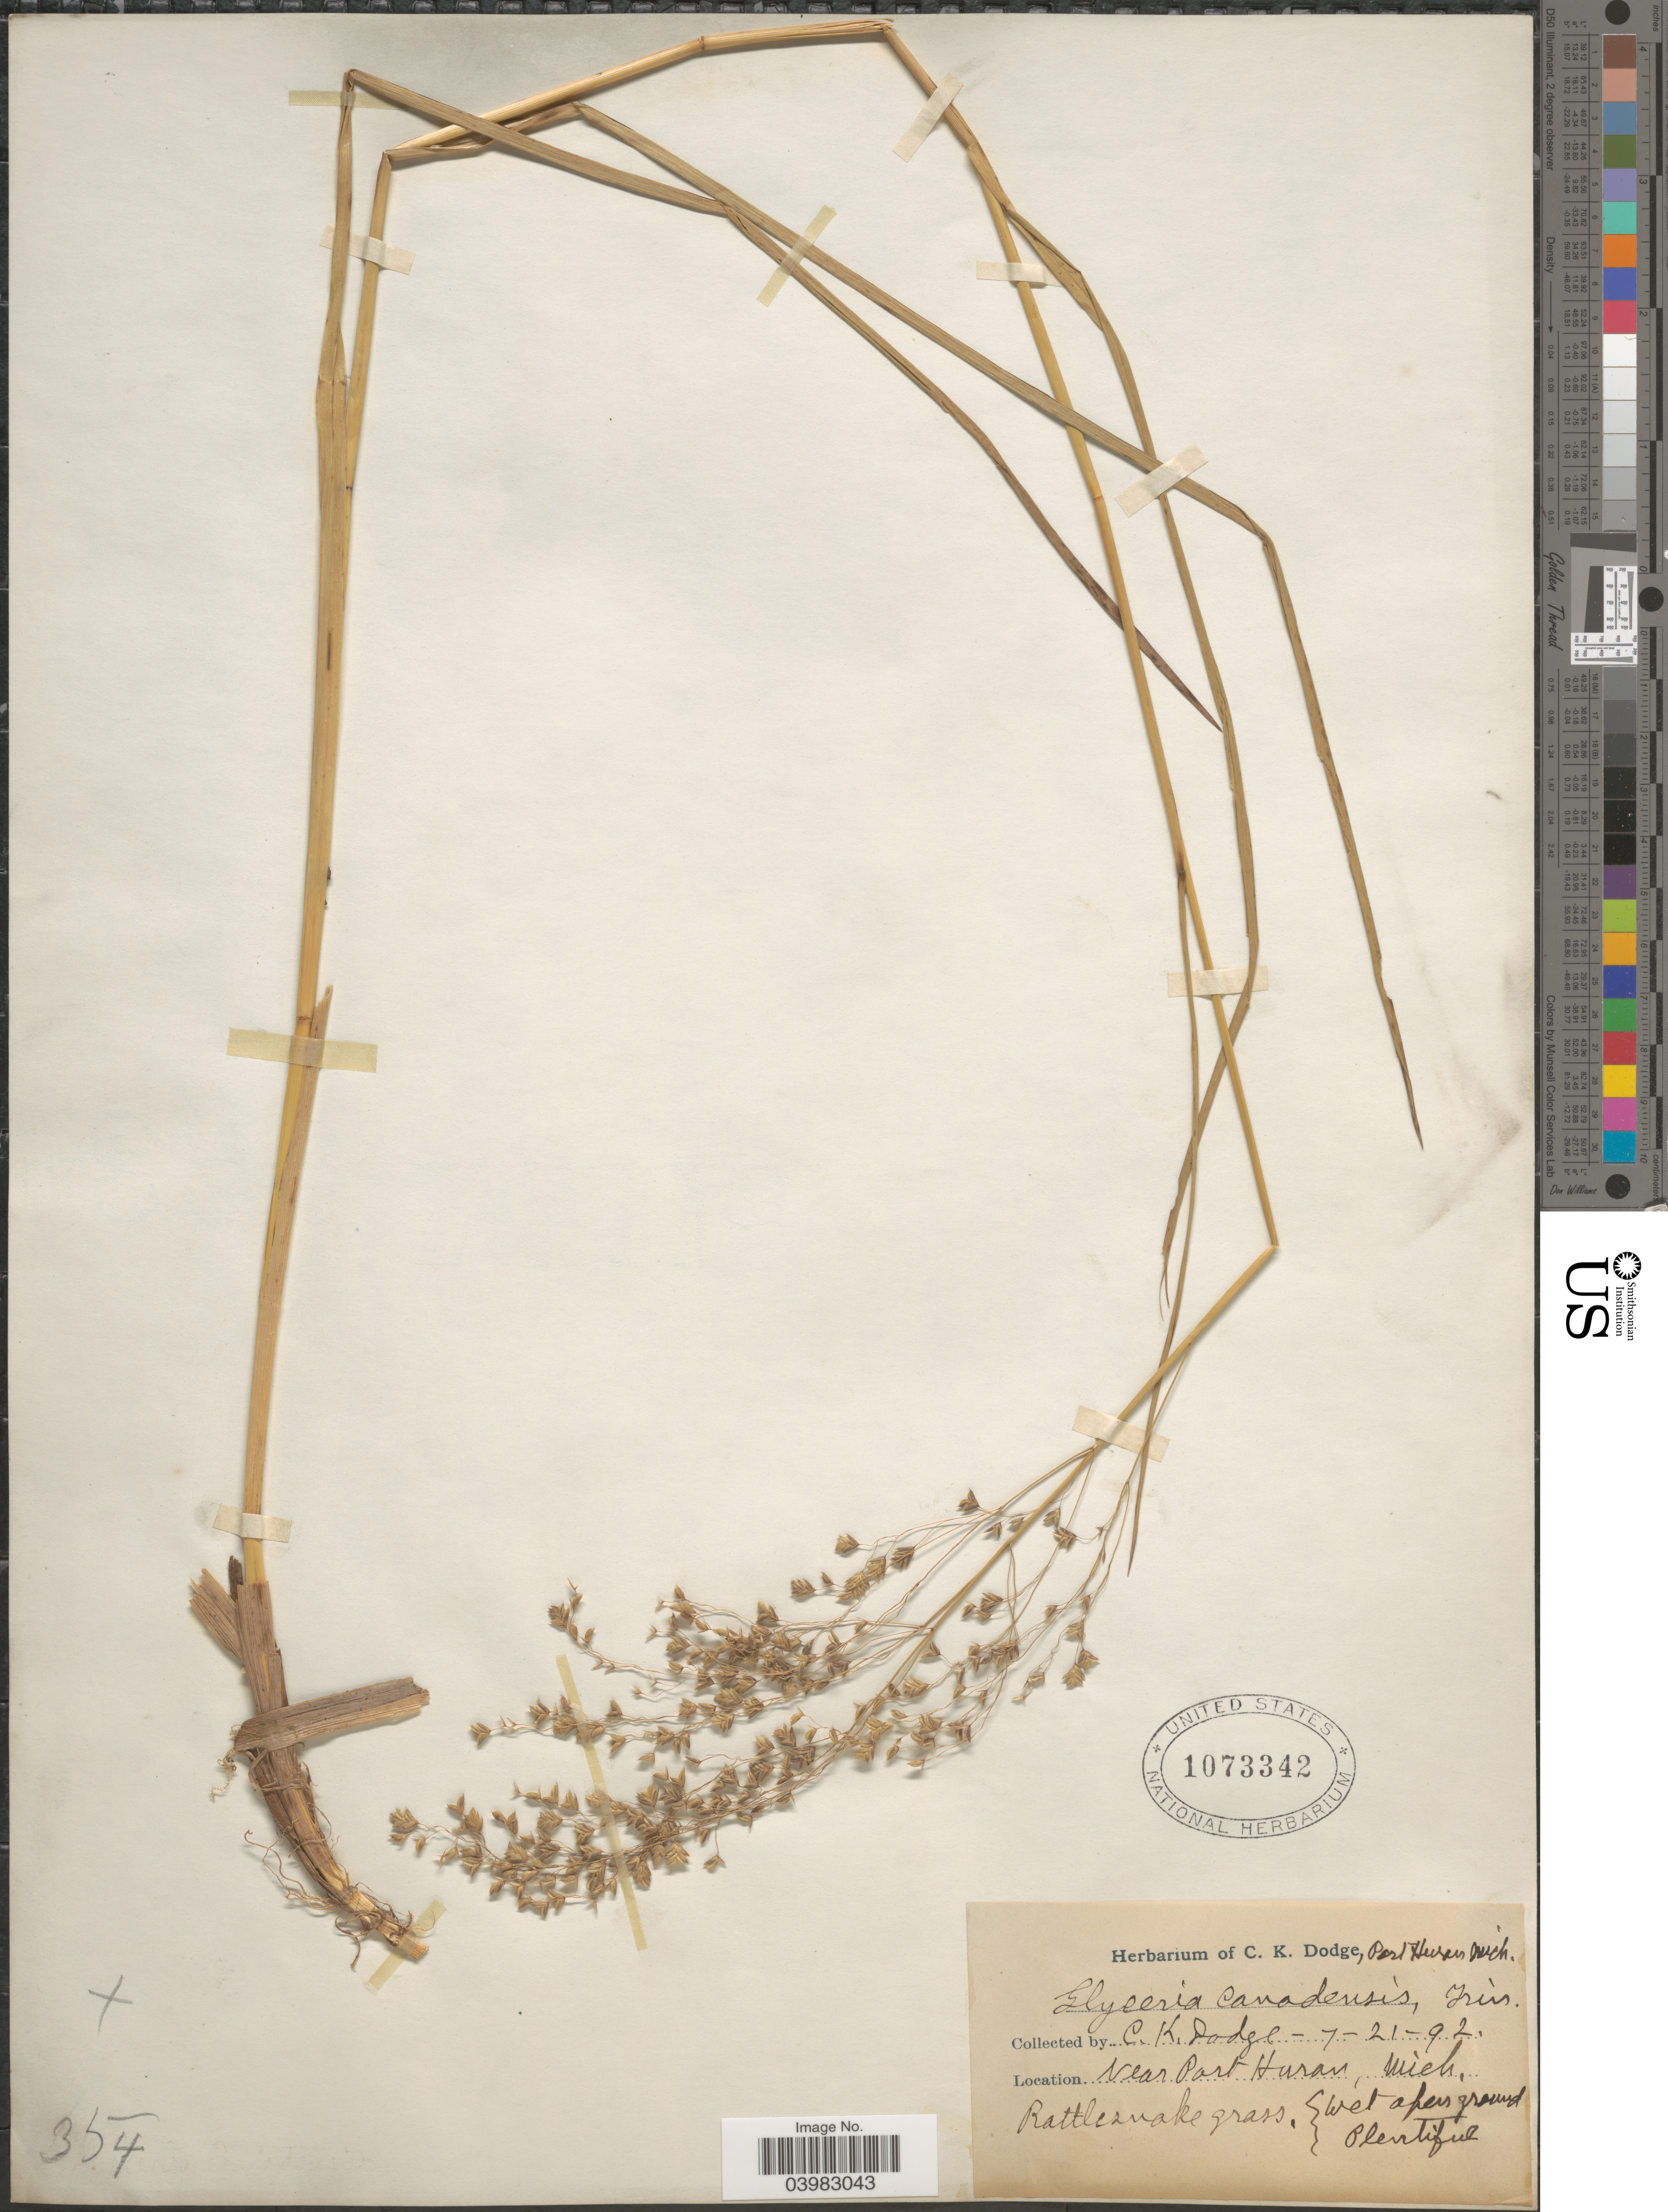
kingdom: Plantae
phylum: Tracheophyta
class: Liliopsida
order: Poales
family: Poaceae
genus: Glyceria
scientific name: Glyceria canadensis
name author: (Michx.) Trin.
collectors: C. Dodge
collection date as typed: Transcribed d/m/y: 21/7/92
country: United States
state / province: Michigan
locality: Near Port Huron.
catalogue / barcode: US 1073342